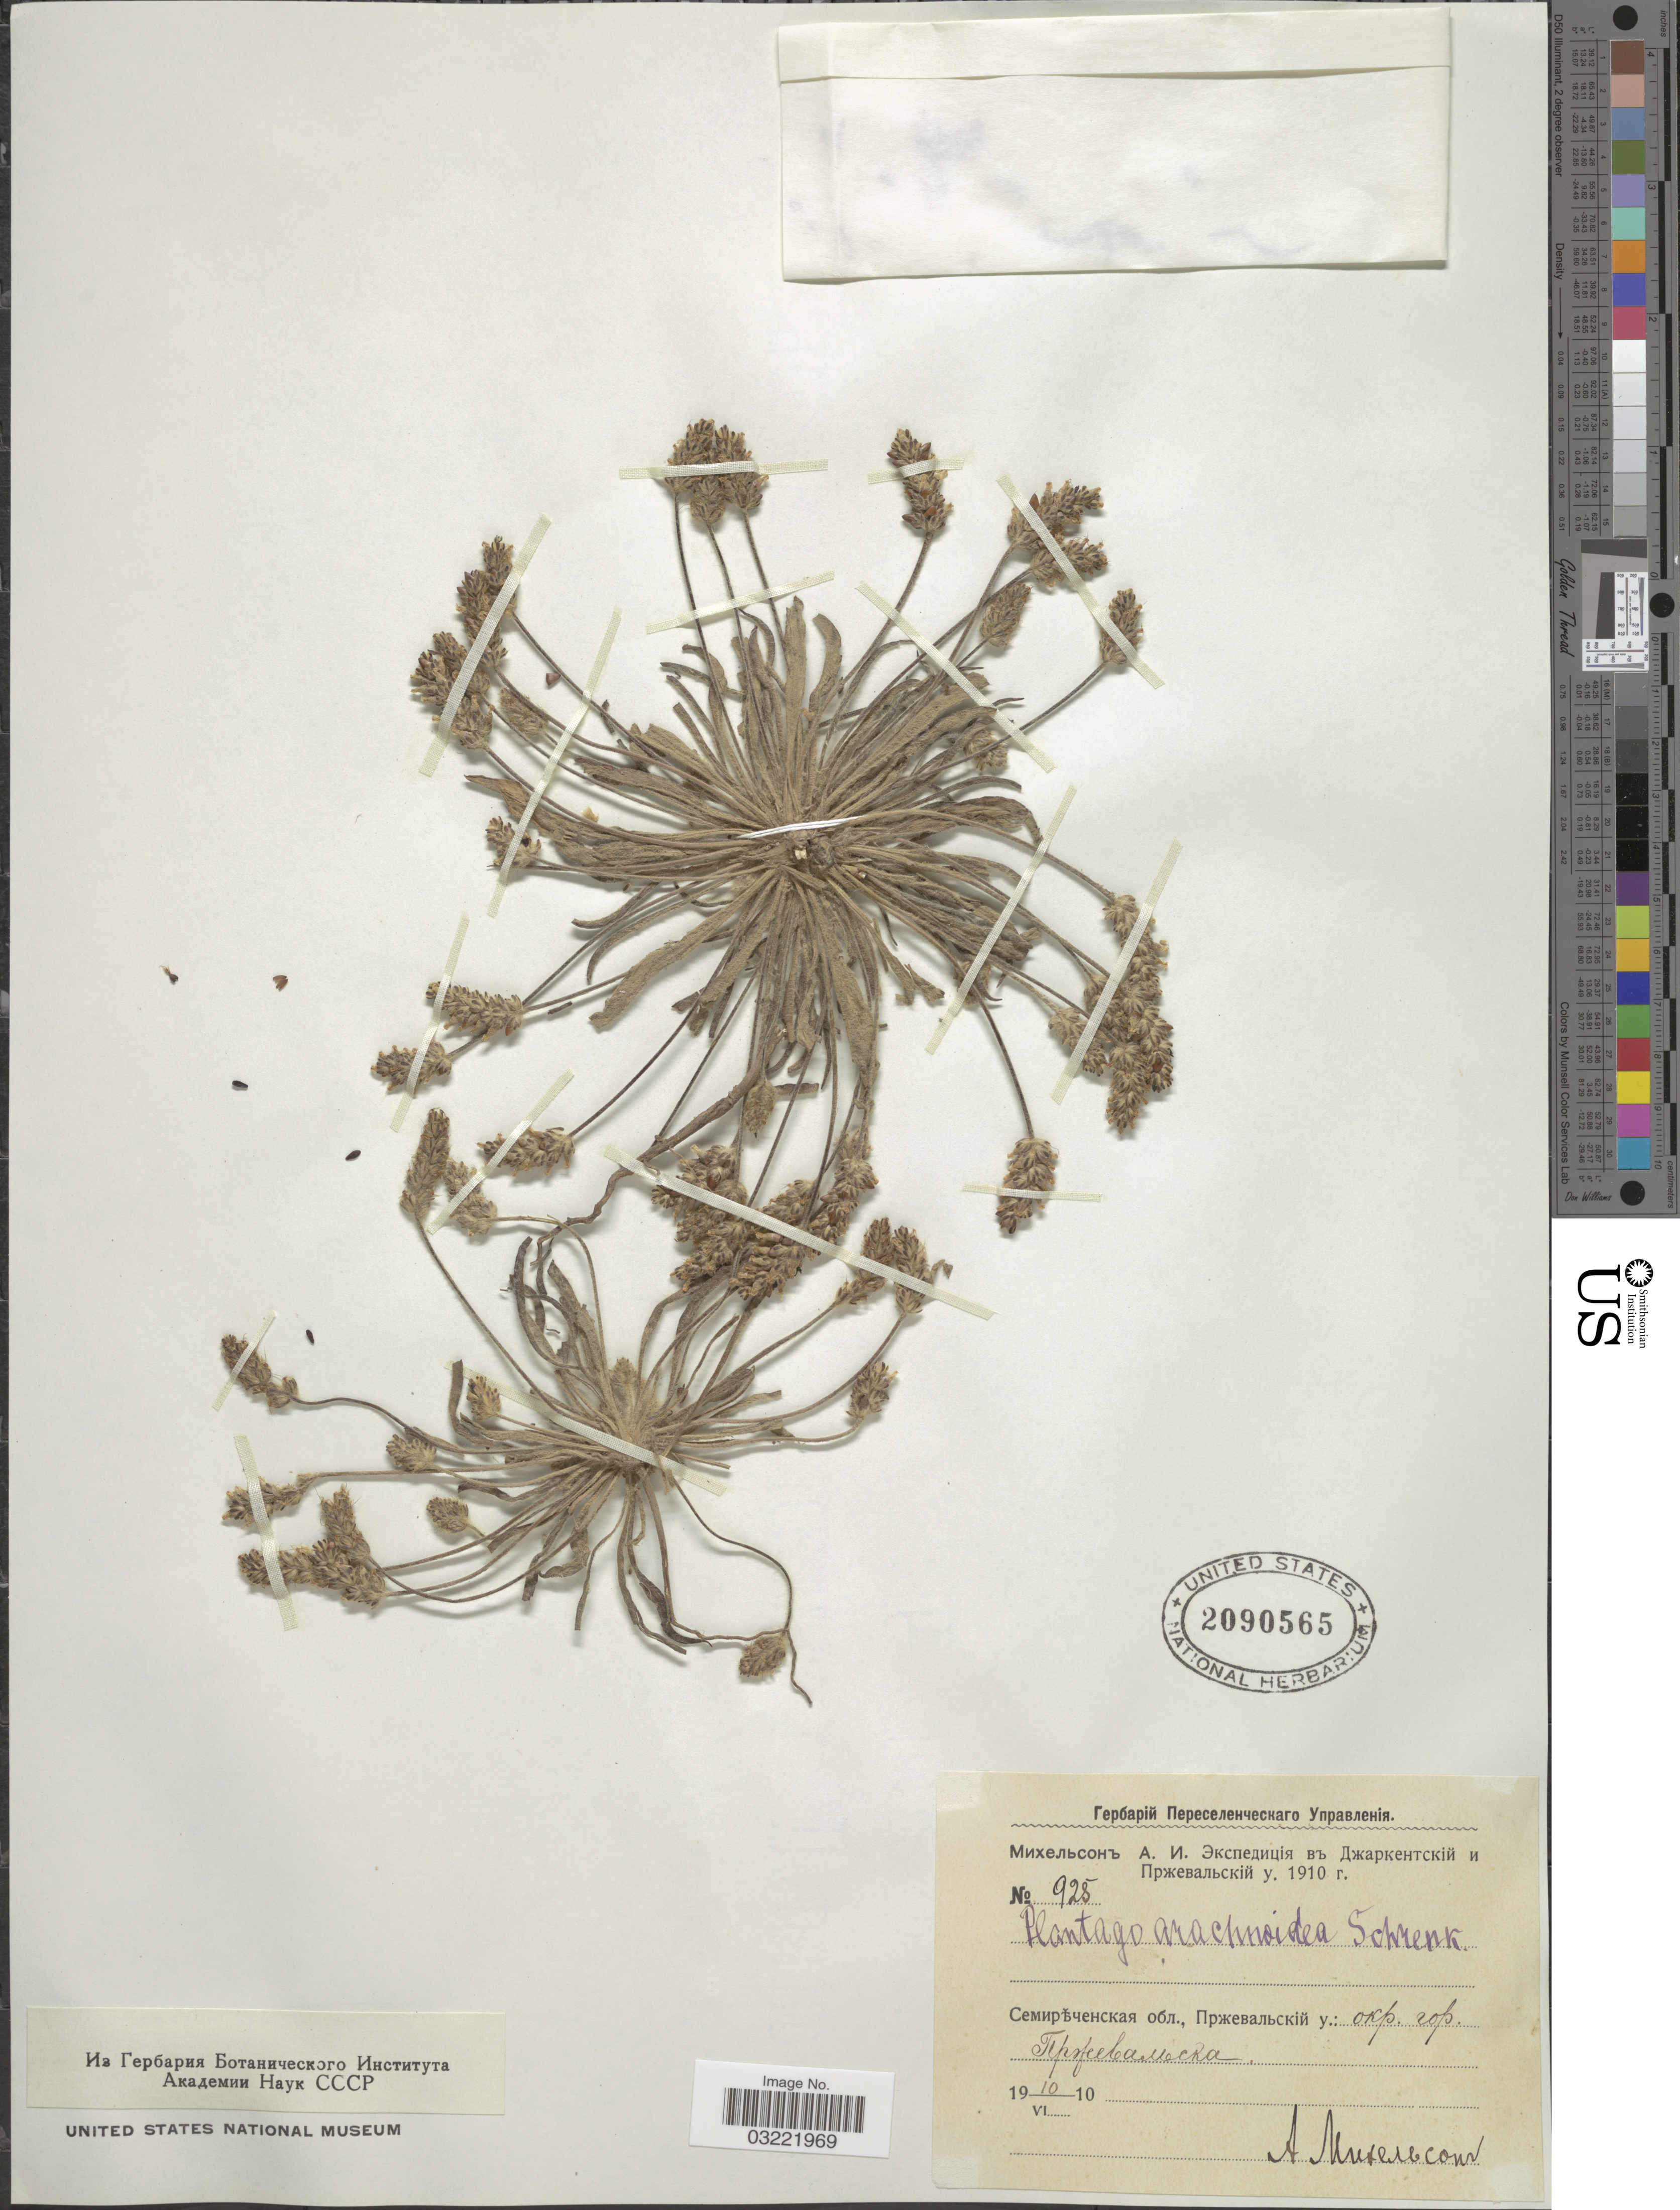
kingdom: Plantae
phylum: Tracheophyta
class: Magnoliopsida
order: Lamiales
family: Plantaginaceae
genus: Plantago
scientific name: Plantago arachnoidea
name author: Schrenk ex Fisch. & C.A. Mey.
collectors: A. Mikhelson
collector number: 925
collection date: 1910-06-10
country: Kyrgyzstan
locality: Vicinity of Karakol (former Przhevalsk).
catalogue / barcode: US 2090565